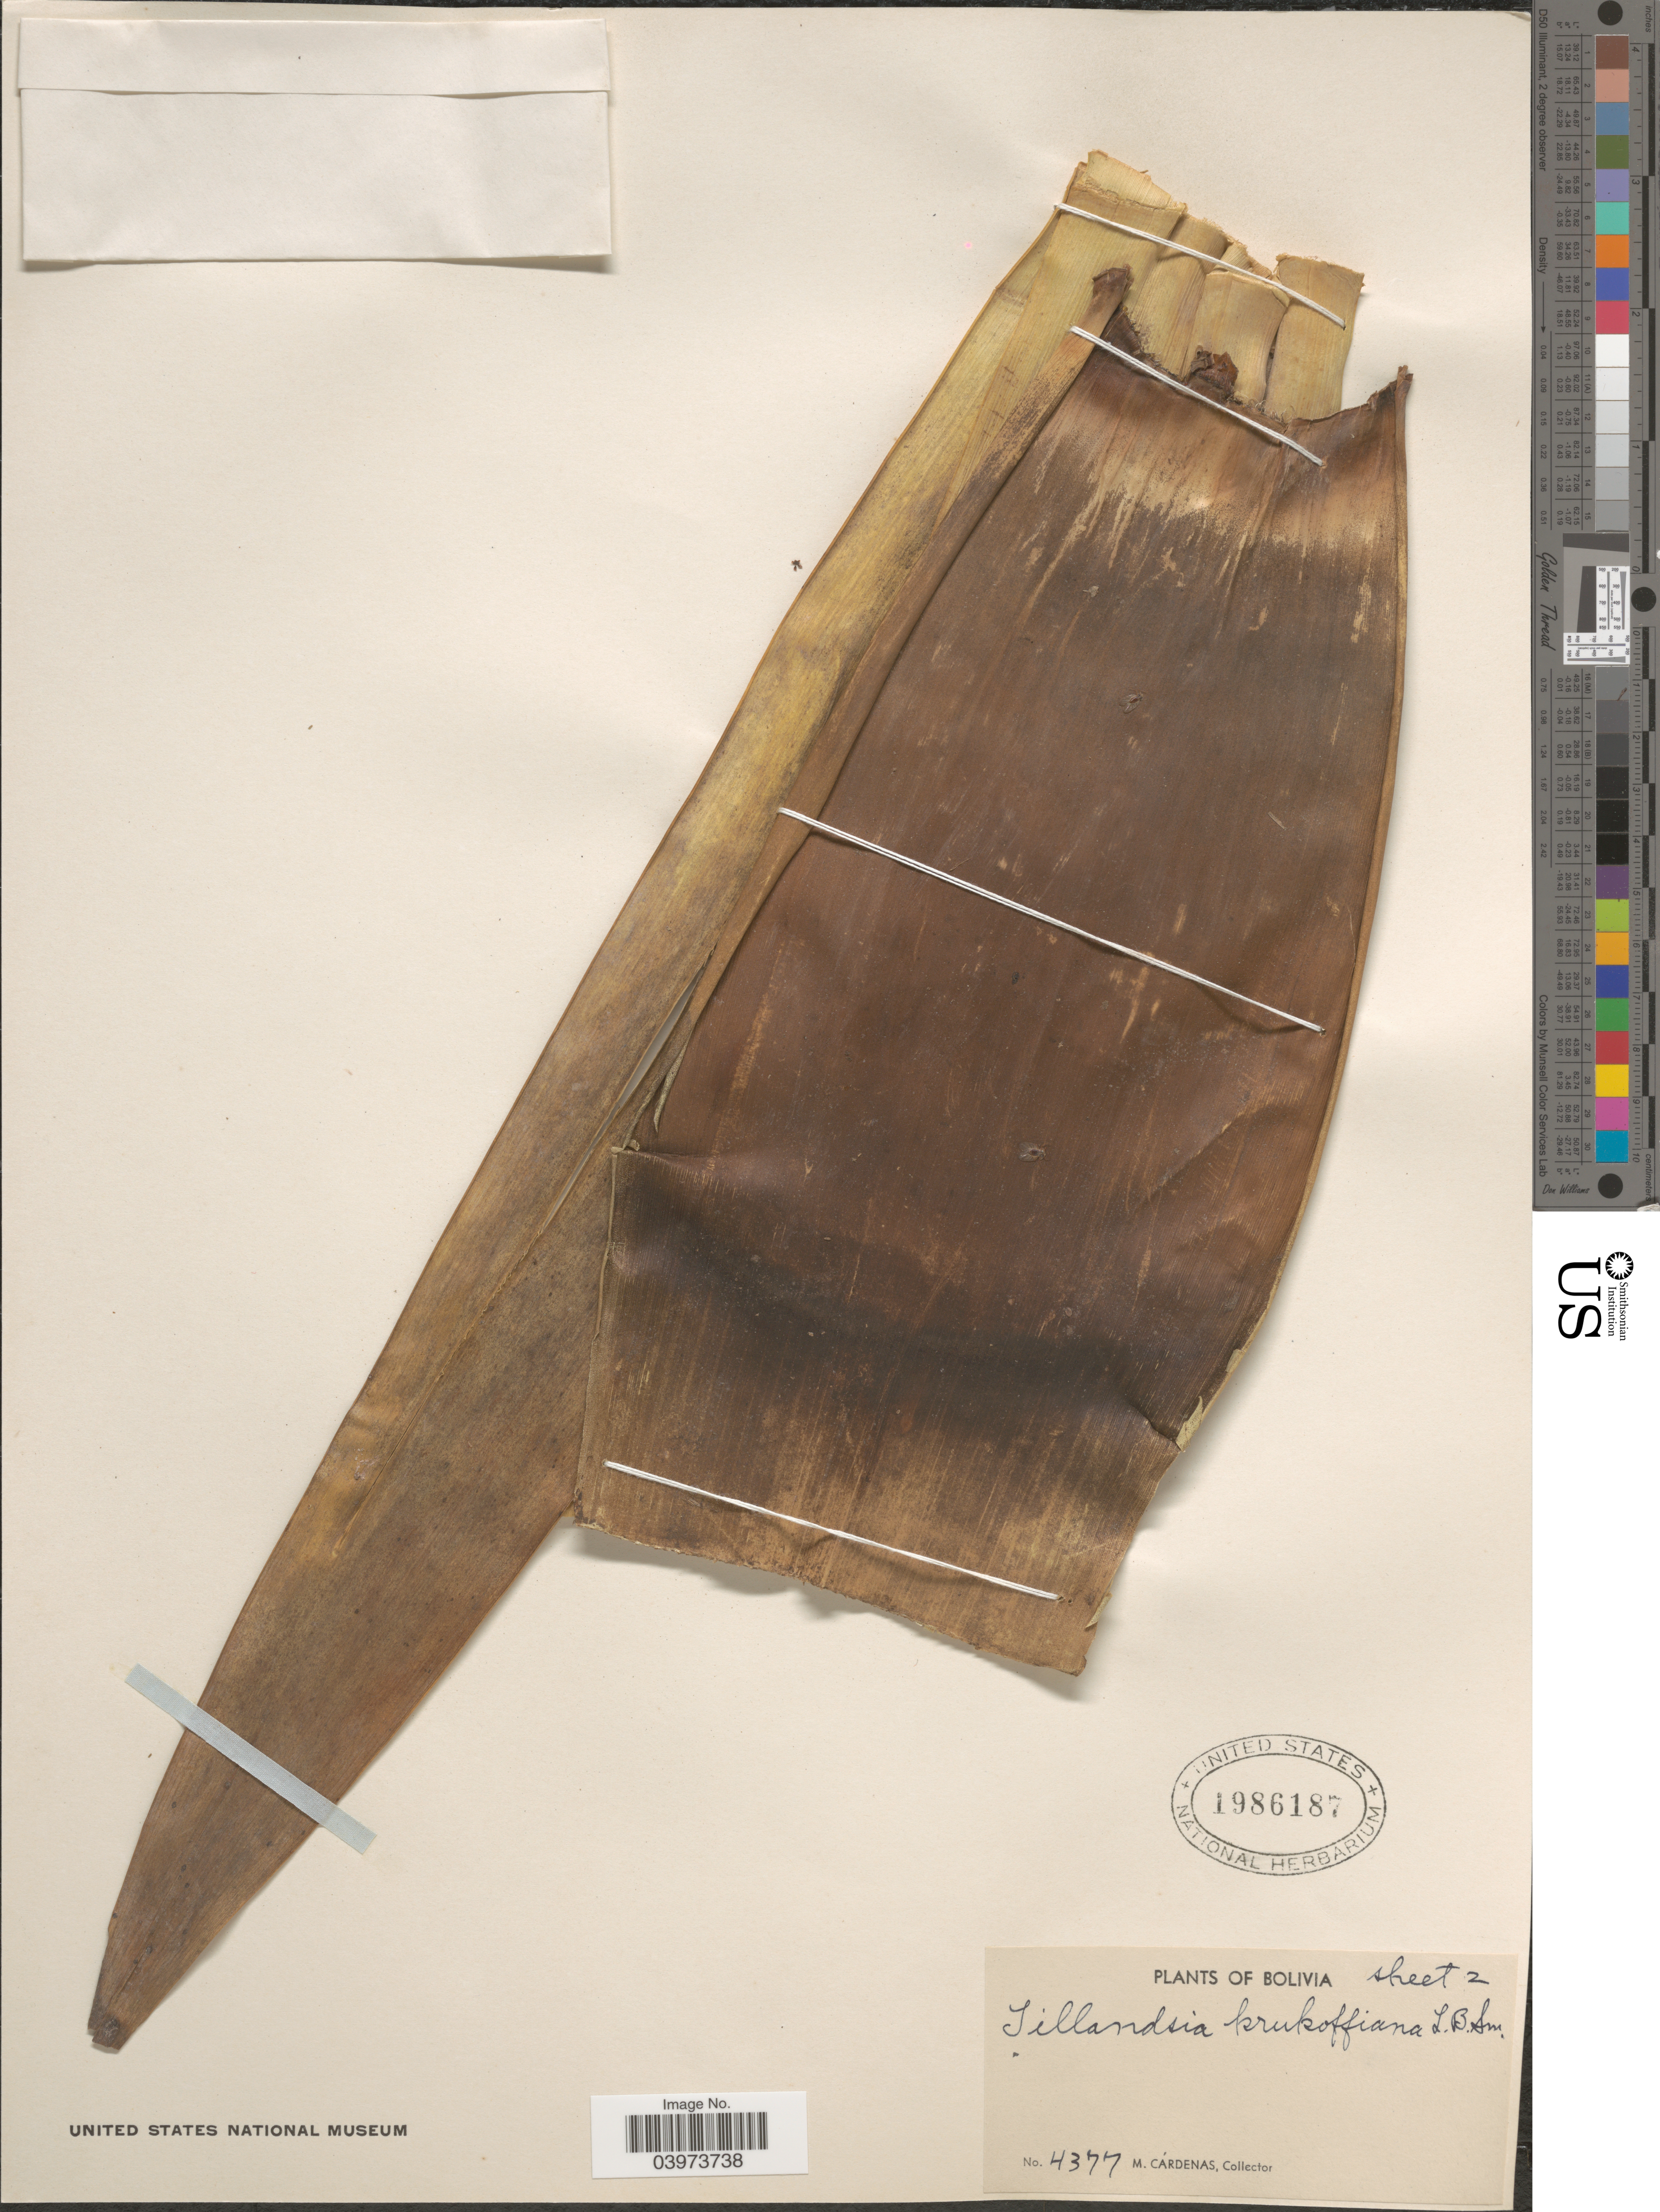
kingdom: Plantae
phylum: Tracheophyta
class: Liliopsida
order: Poales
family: Bromeliaceae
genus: Tillandsia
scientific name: Tillandsia krukoffiana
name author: L.B. Sm.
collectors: M. Cárdenas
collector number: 4377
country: Bolivia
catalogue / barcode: US 1986187